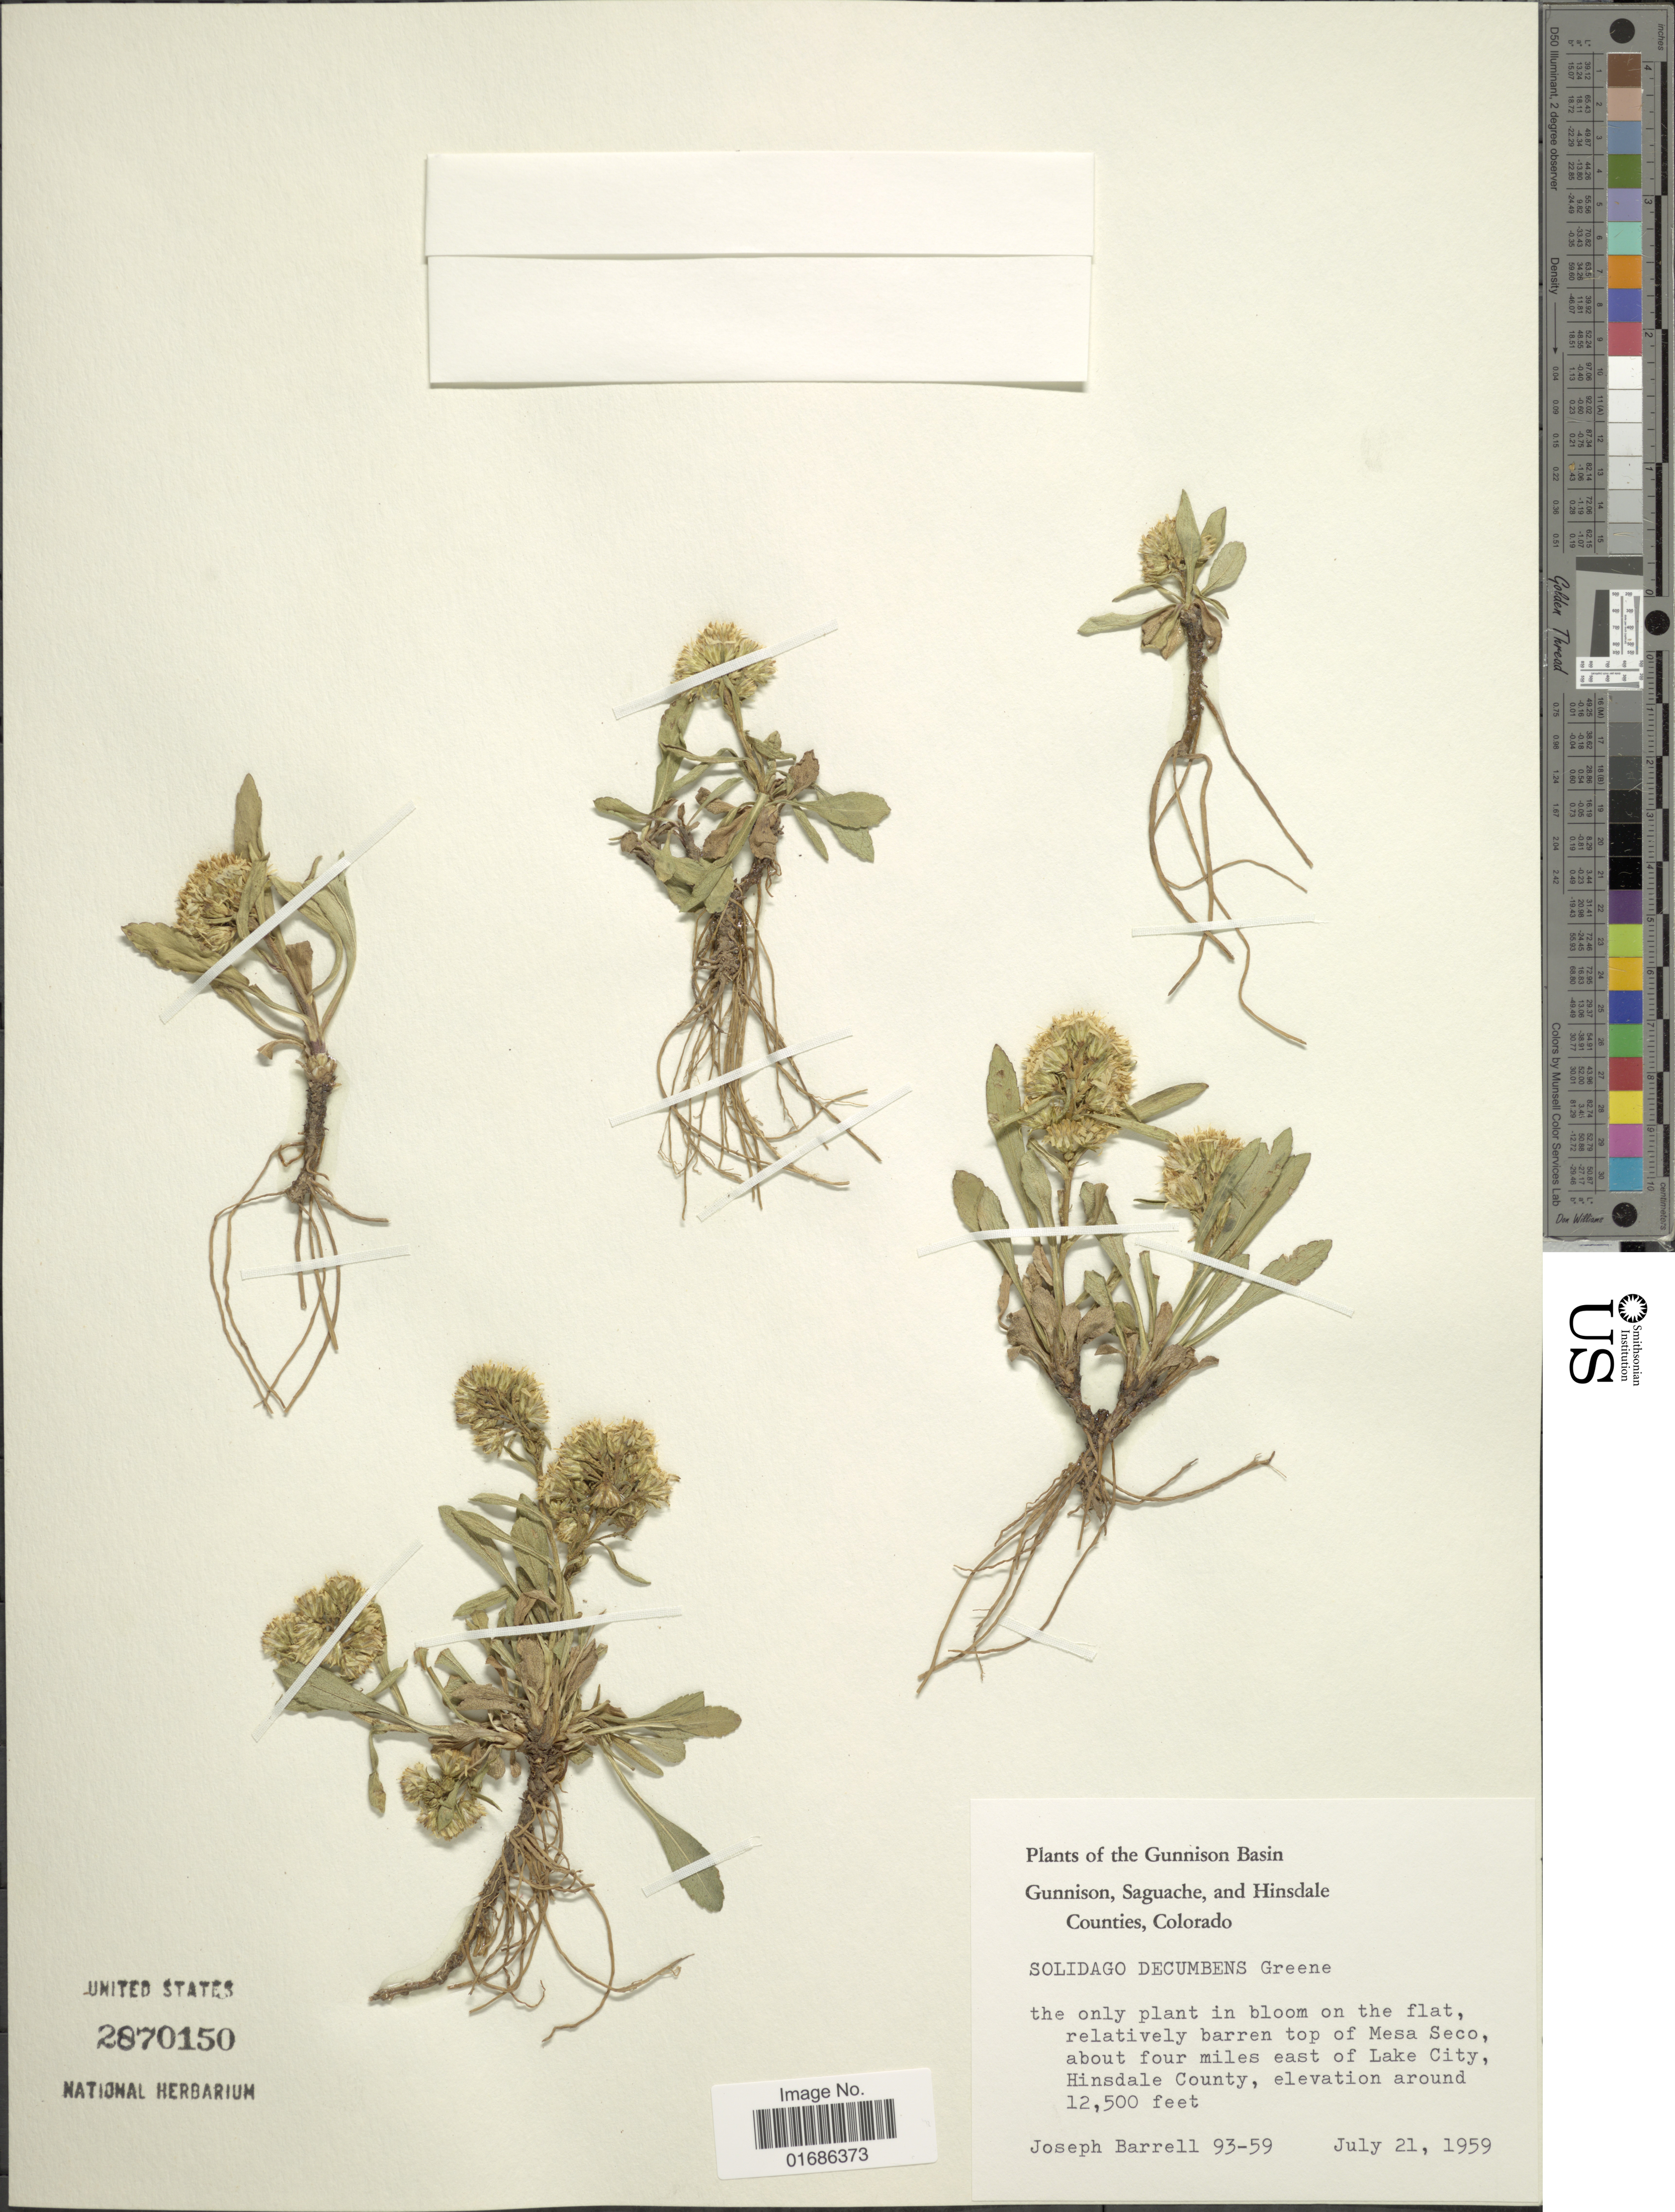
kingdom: Plantae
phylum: Tracheophyta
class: Magnoliopsida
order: Asterales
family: Asteraceae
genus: Solidago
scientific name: Solidago decumbens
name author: Greene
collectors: J. Barrell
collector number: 93-59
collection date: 1959-07-21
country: United States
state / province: Colorado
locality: Gunnison Basin Gunnison, Saguache, and Hinsdale Counties, relatively barren top of mesa Seco, about four miles east of Lake City, Hinsdale County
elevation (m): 3810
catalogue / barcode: US 2870150